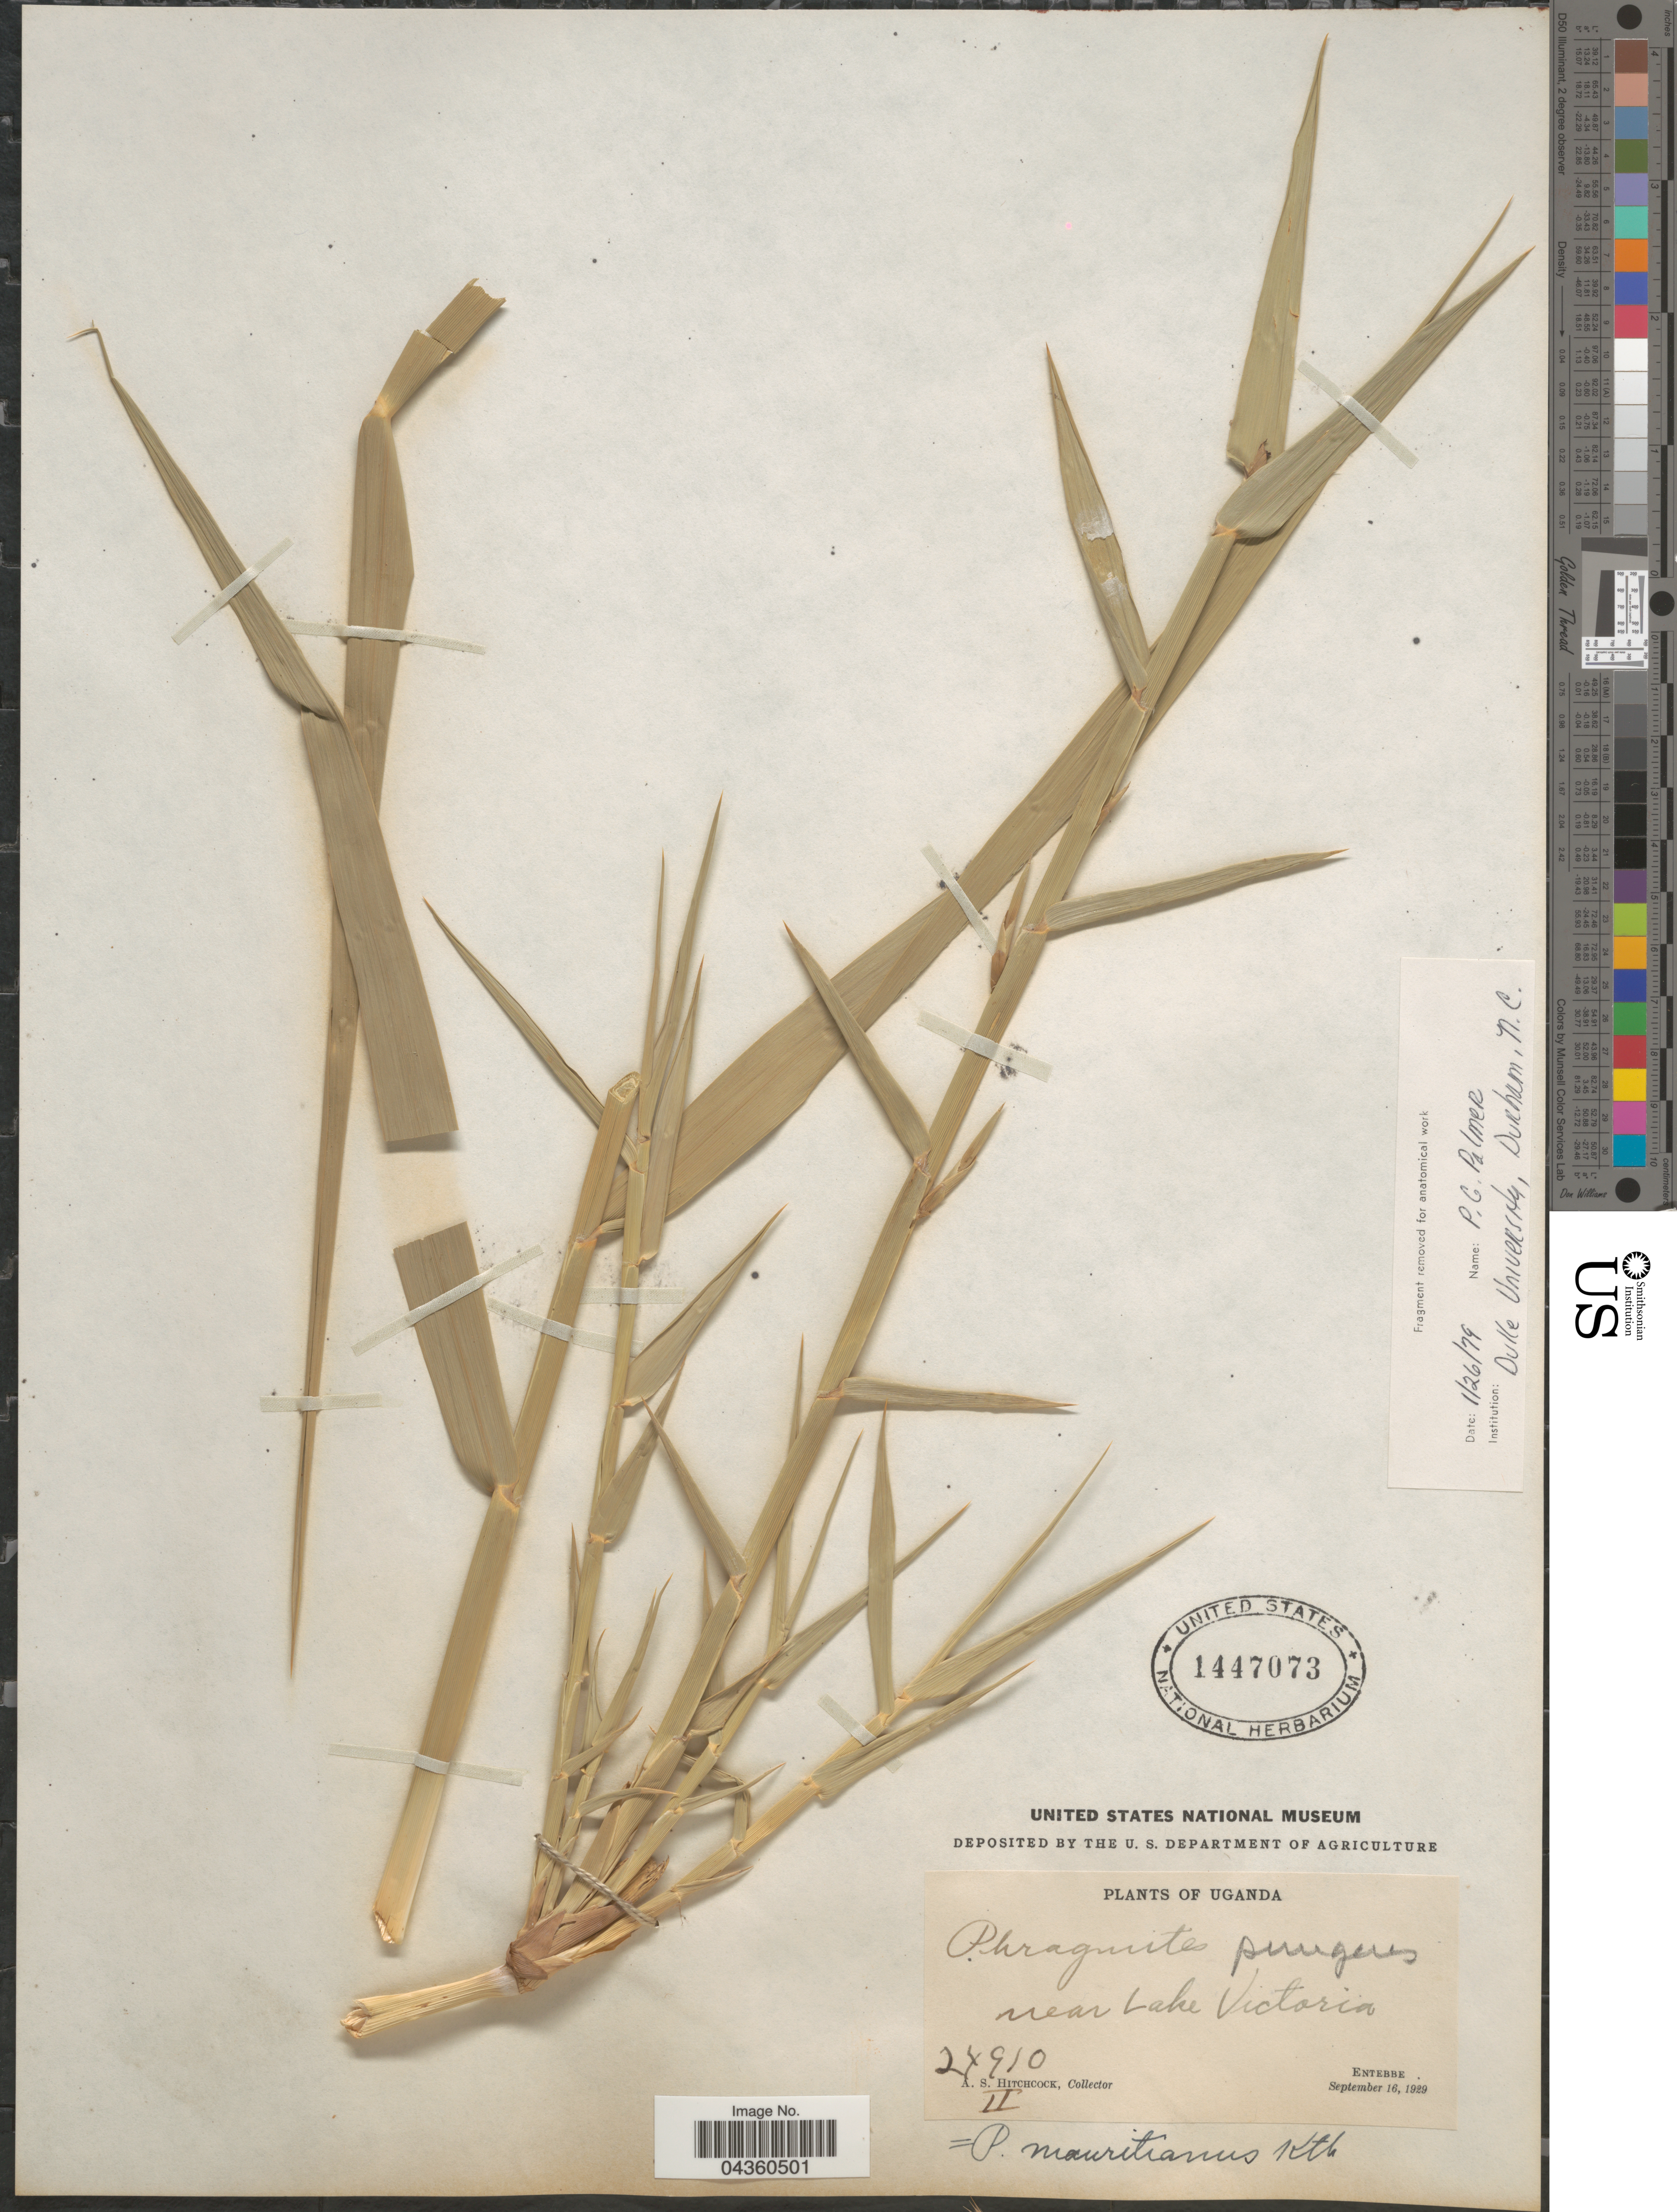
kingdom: Plantae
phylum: Tracheophyta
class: Liliopsida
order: Poales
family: Poaceae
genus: Phragmites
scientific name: Phragmites mauritianus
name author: Kunth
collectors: A. S. Hitchcock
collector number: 24910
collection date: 1929-09-16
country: Uganda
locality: Near Lake Victoria, Entebbe.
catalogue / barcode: US 1447073